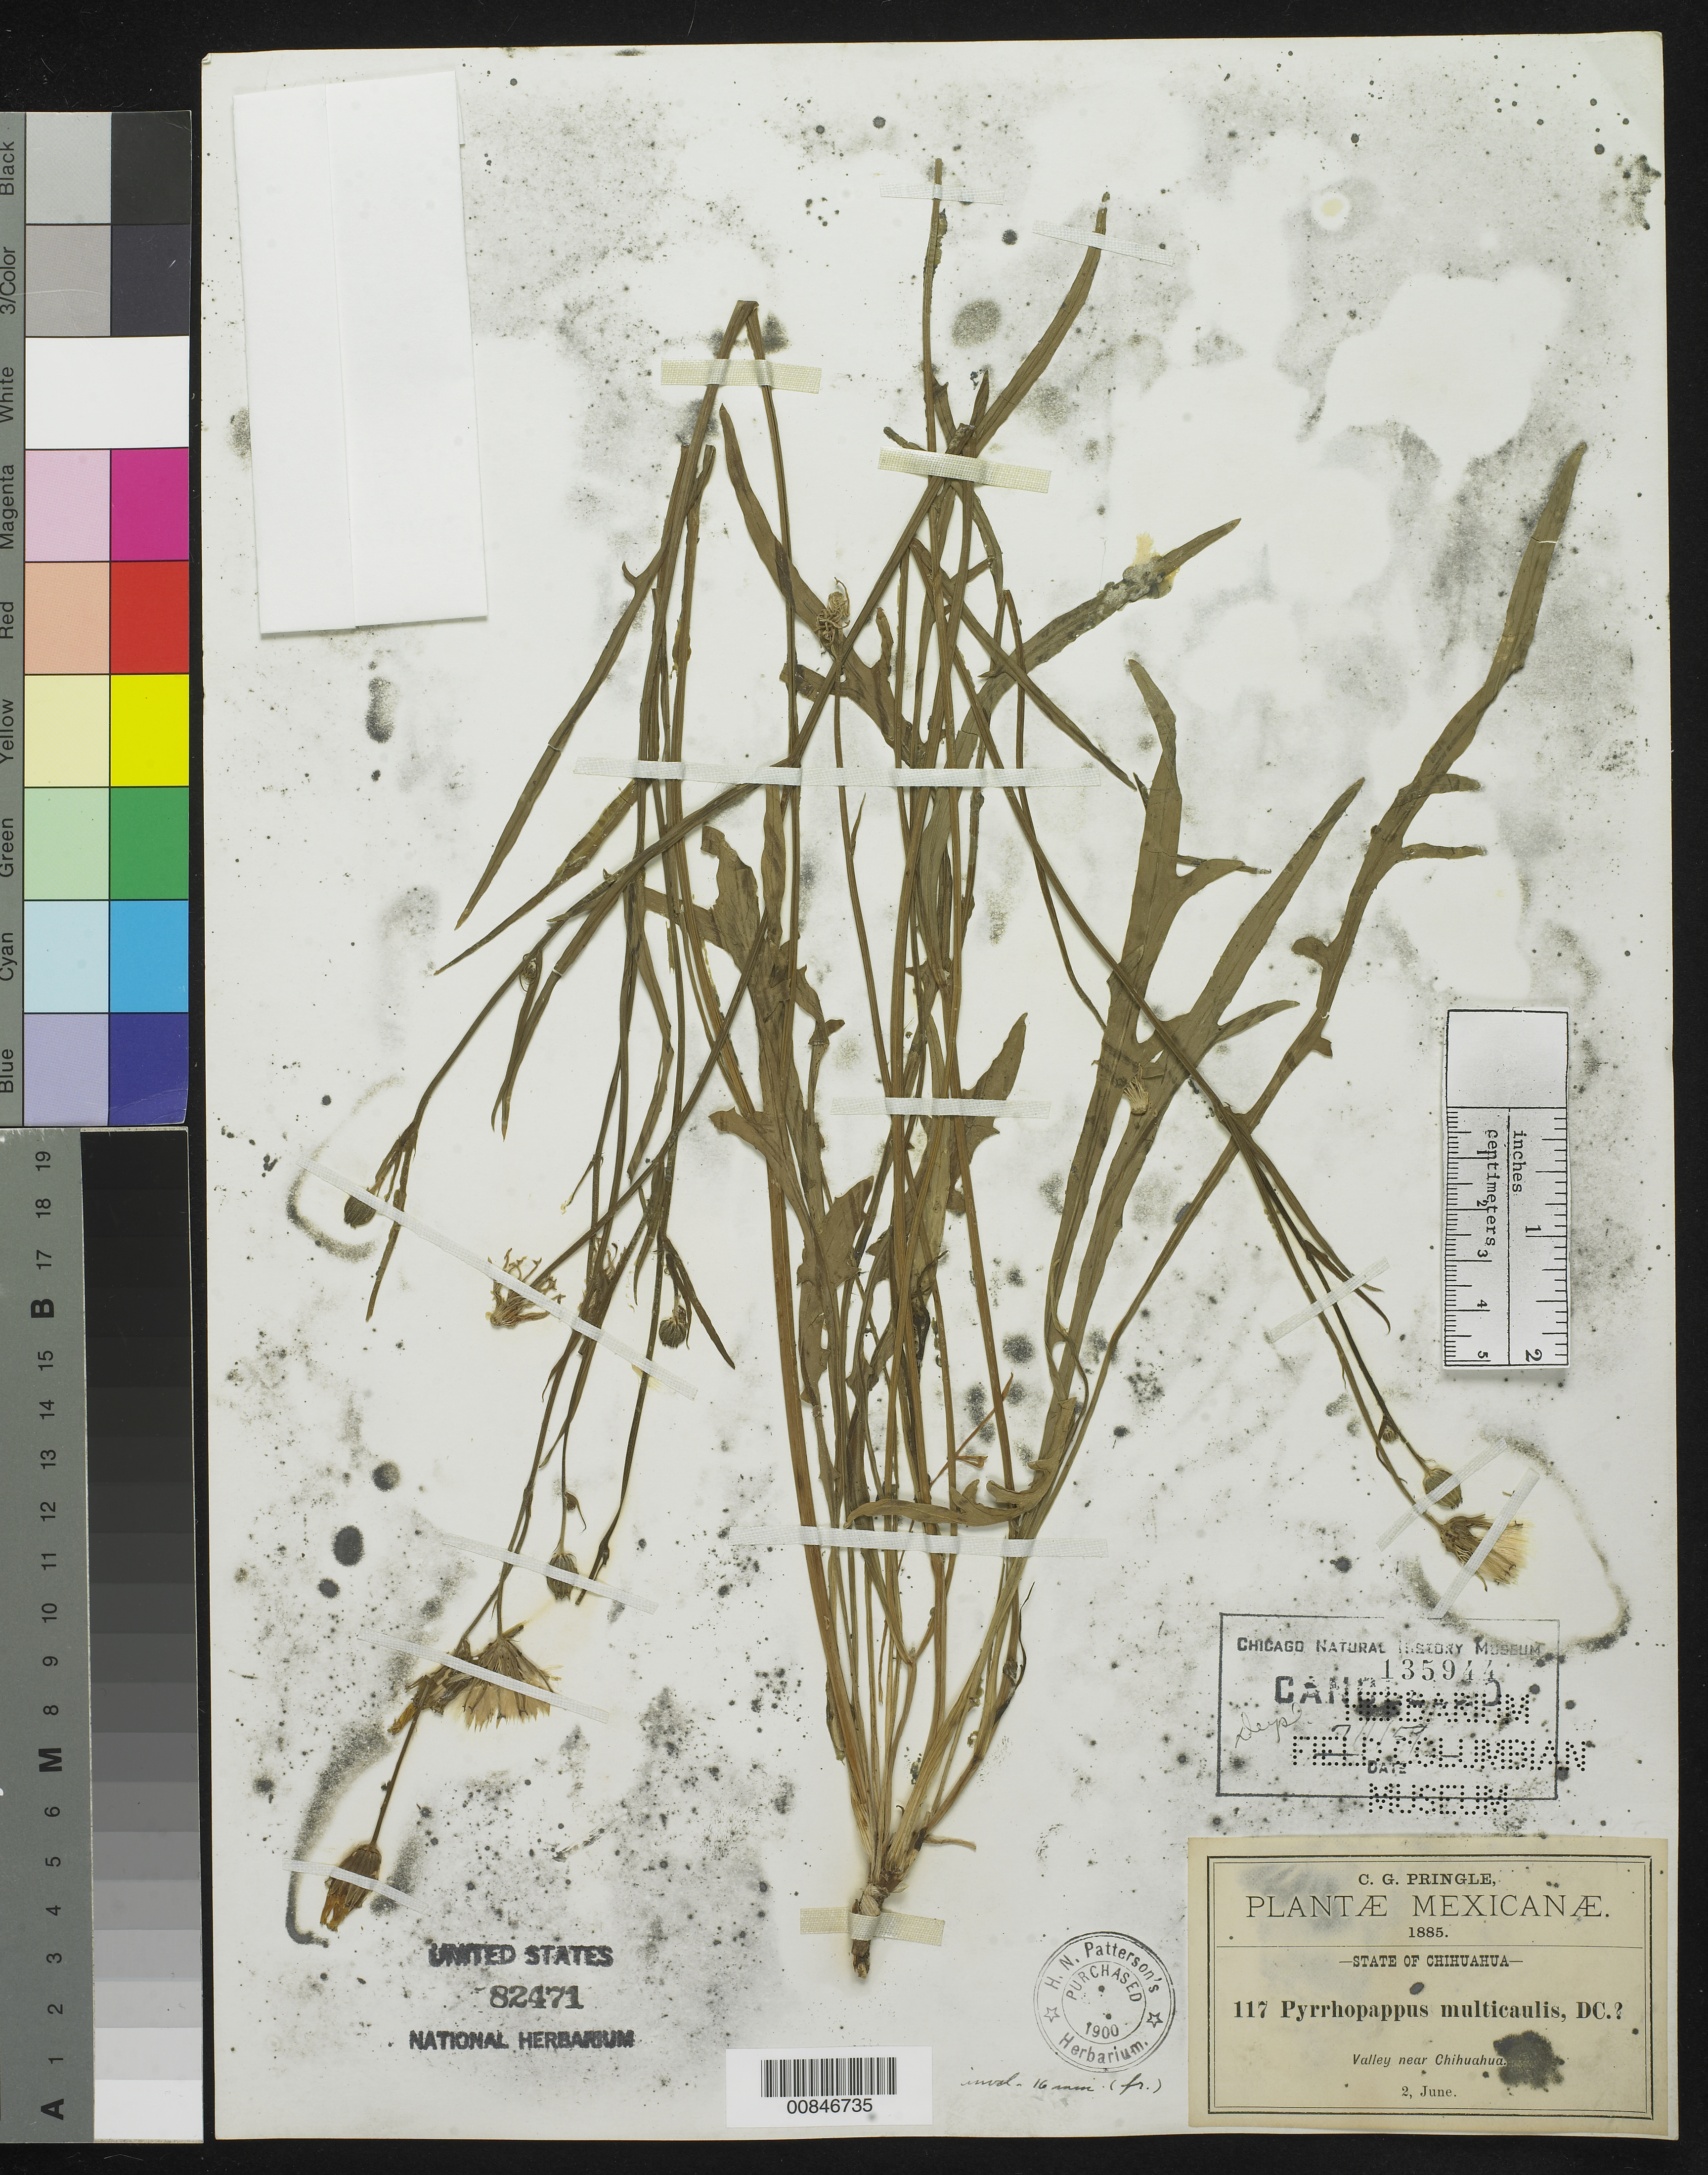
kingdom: Plantae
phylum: Tracheophyta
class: Magnoliopsida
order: Asterales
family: Asteraceae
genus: Pyrrhopappus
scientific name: Pyrrhopappus pauciflorus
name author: (D. Don) DC.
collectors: C. G. Pringle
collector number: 117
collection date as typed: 02 Jun 1885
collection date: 1885-06-02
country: Mexico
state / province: Chihuahua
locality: Valley near Chihuahua.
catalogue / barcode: US 82471